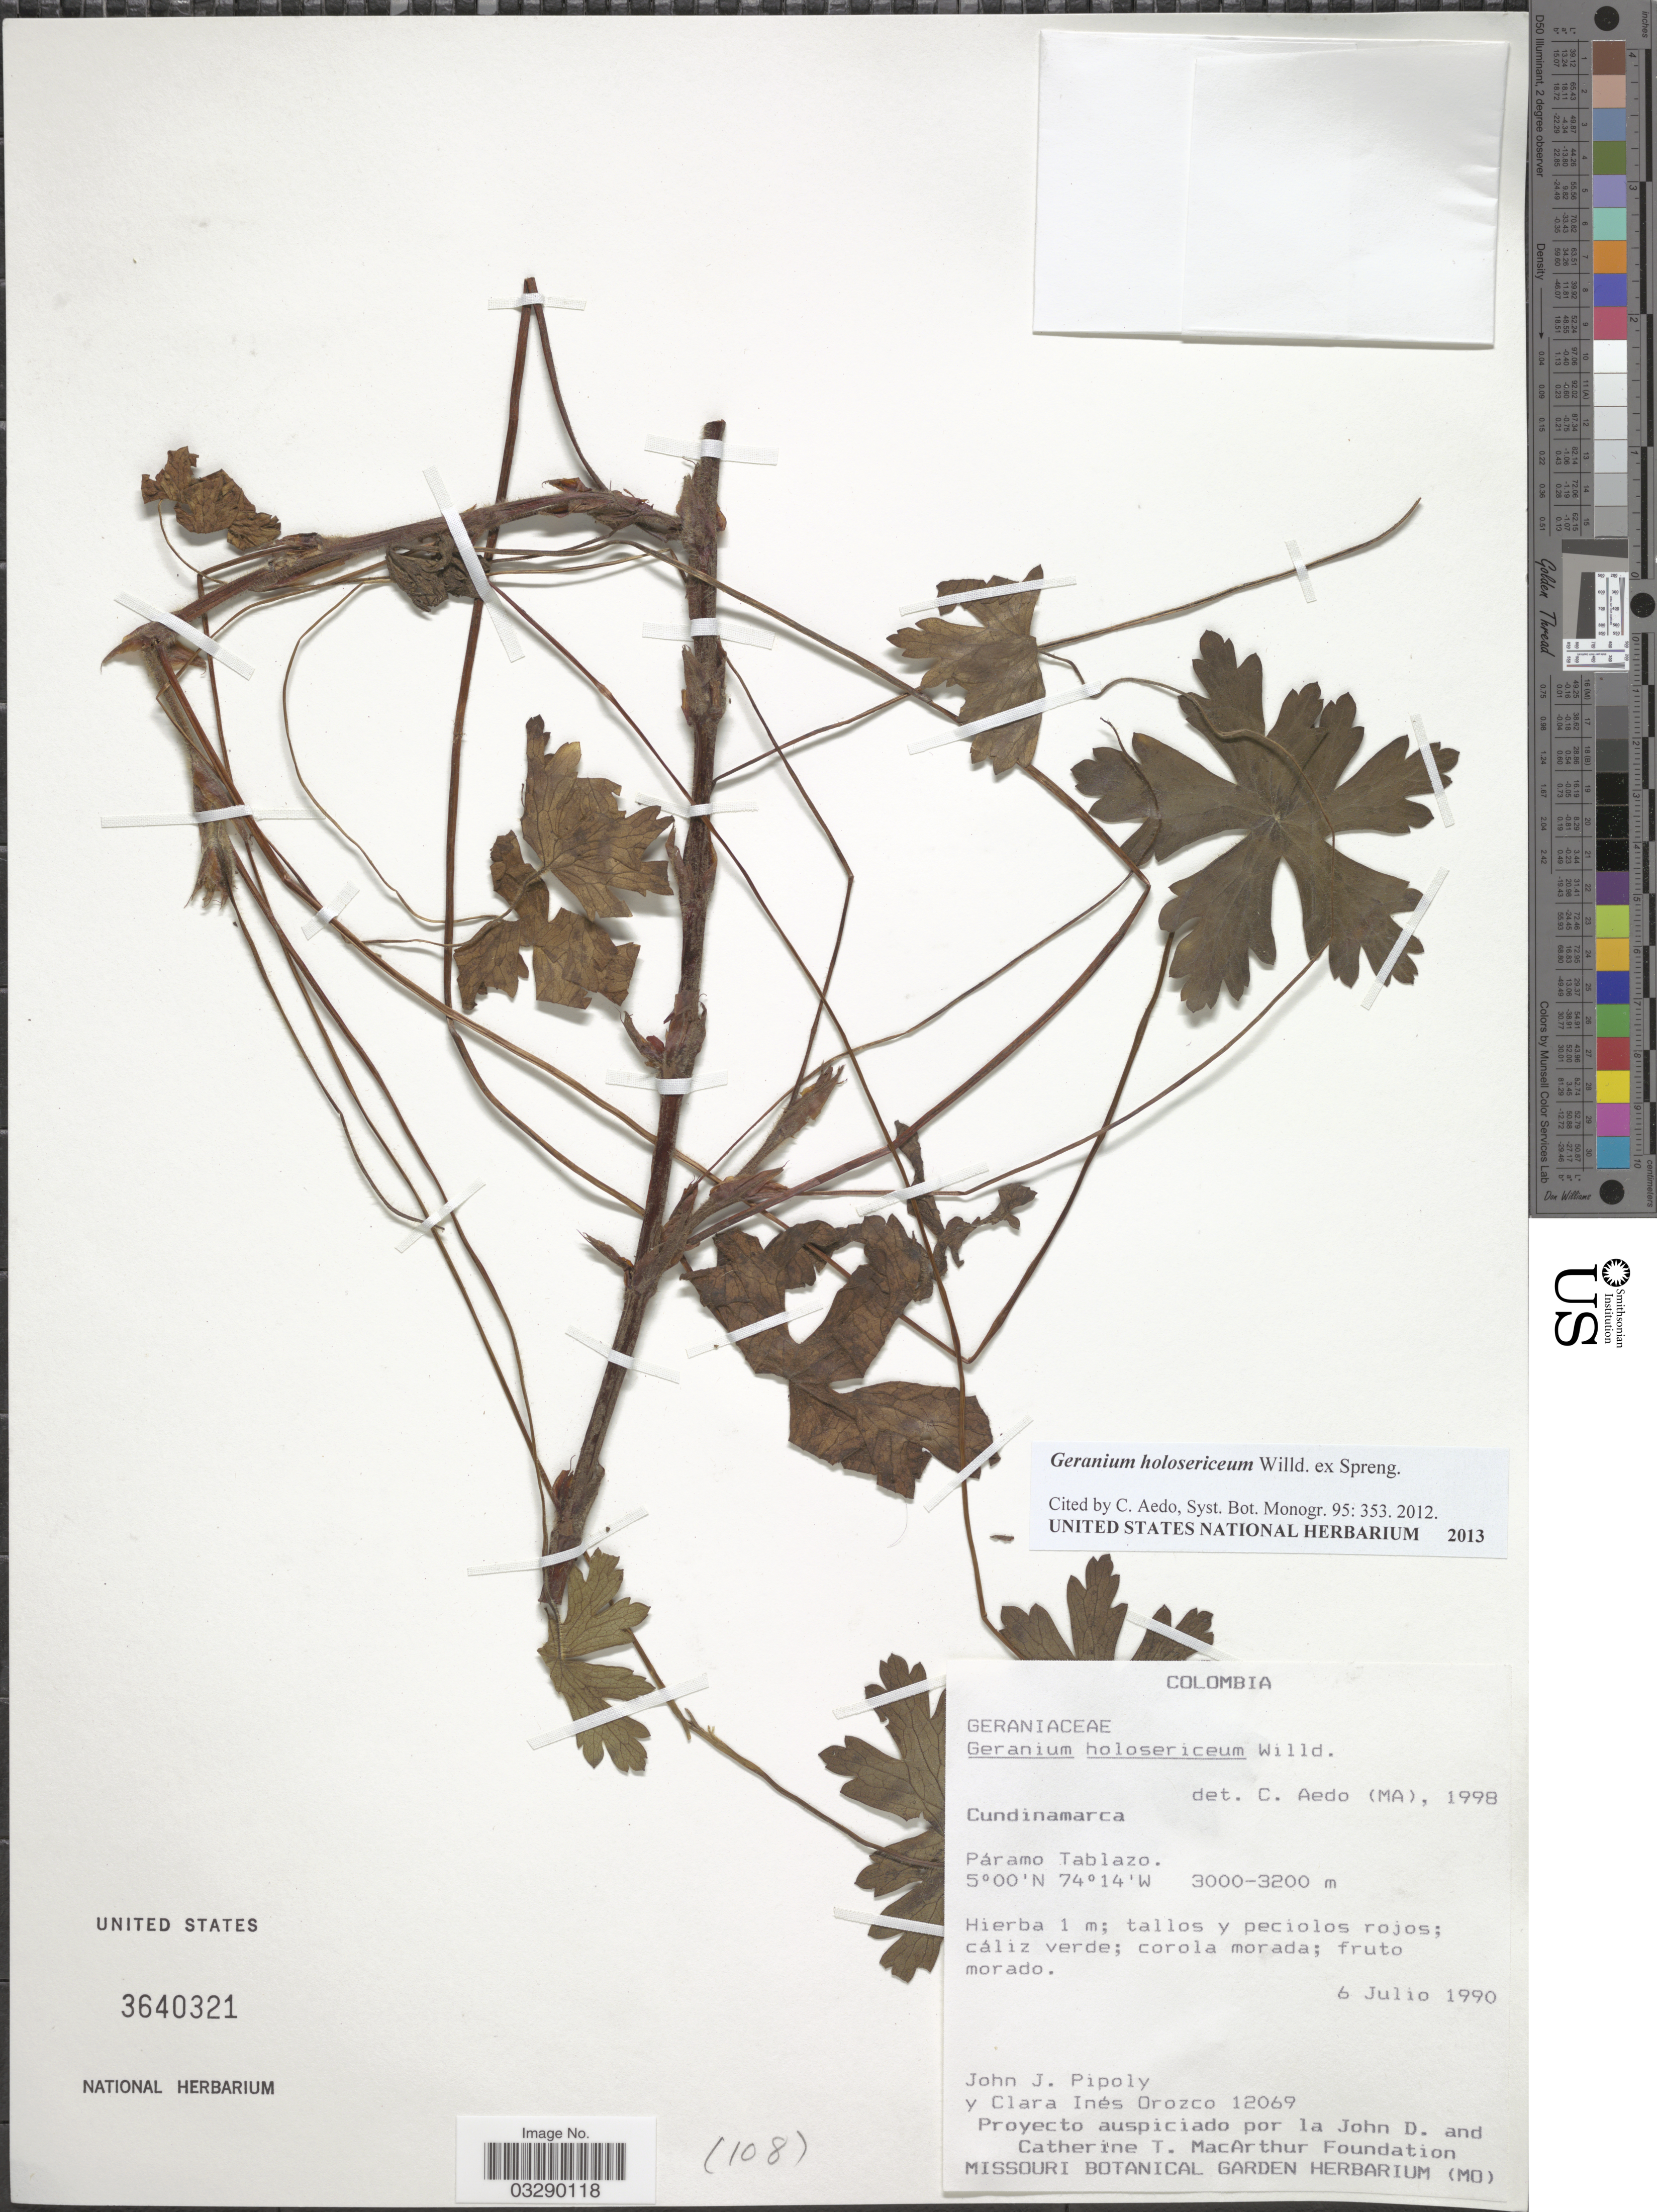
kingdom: Plantae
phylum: Tracheophyta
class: Magnoliopsida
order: Geraniales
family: Geraniaceae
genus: Geranium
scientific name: Geranium holosericeum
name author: Willd. ex Spreng.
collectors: J. J. Pipoly & C. I. Orozco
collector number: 12069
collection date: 1990-07-06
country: Colombia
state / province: Cundinamarca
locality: Páramo Tablazo.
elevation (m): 3000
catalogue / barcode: US 3640321